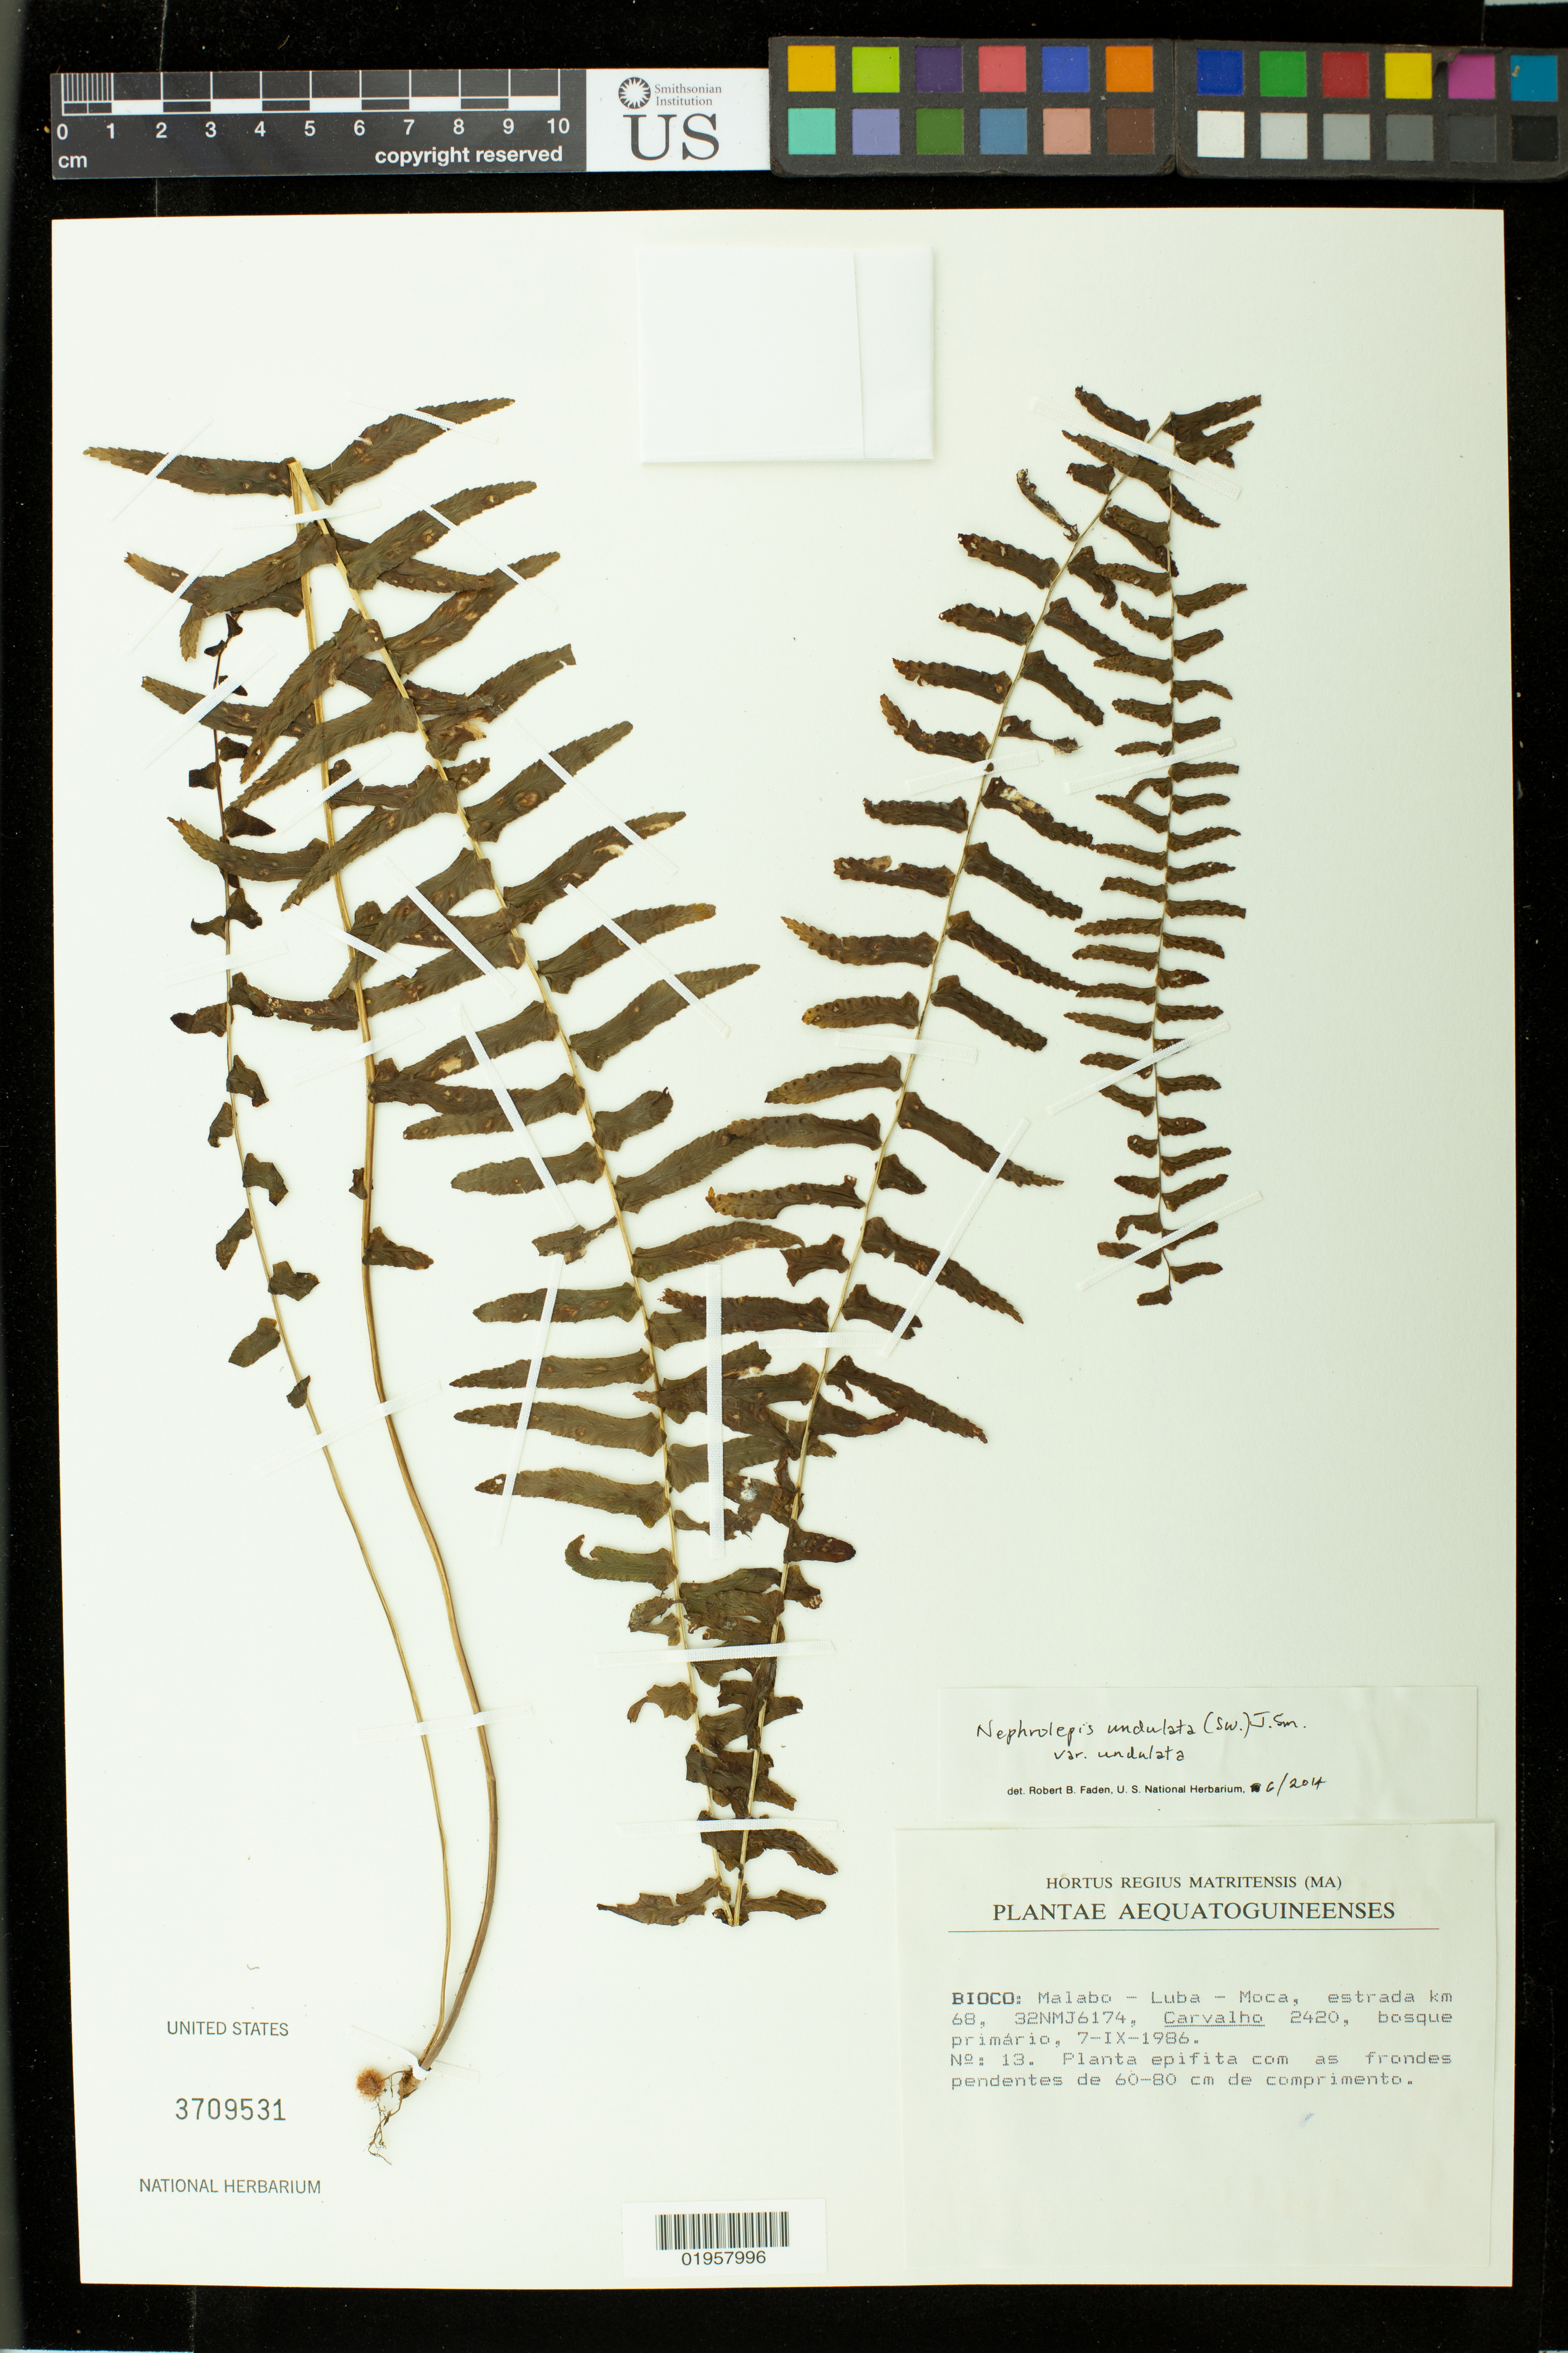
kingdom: Plantae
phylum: Tracheophyta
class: Polypodiopsida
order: Polypodiales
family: Nephrolepidaceae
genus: Nephrolepis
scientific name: Nephrolepis undulata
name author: J. Sm.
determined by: Faden, Robert B., (US), Smithsonian Institution - National Museum of Natural History (UNITED STATES)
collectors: -- Carvalho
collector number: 2420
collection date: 1986-09-07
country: Equatorial Guinea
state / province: Bioko Norte / Bioko Sur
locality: Bioco [Bioko]: Malabo - Luba - Moca, estrada km 68, 32NMJ6174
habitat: Bosque primário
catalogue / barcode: US 3709531